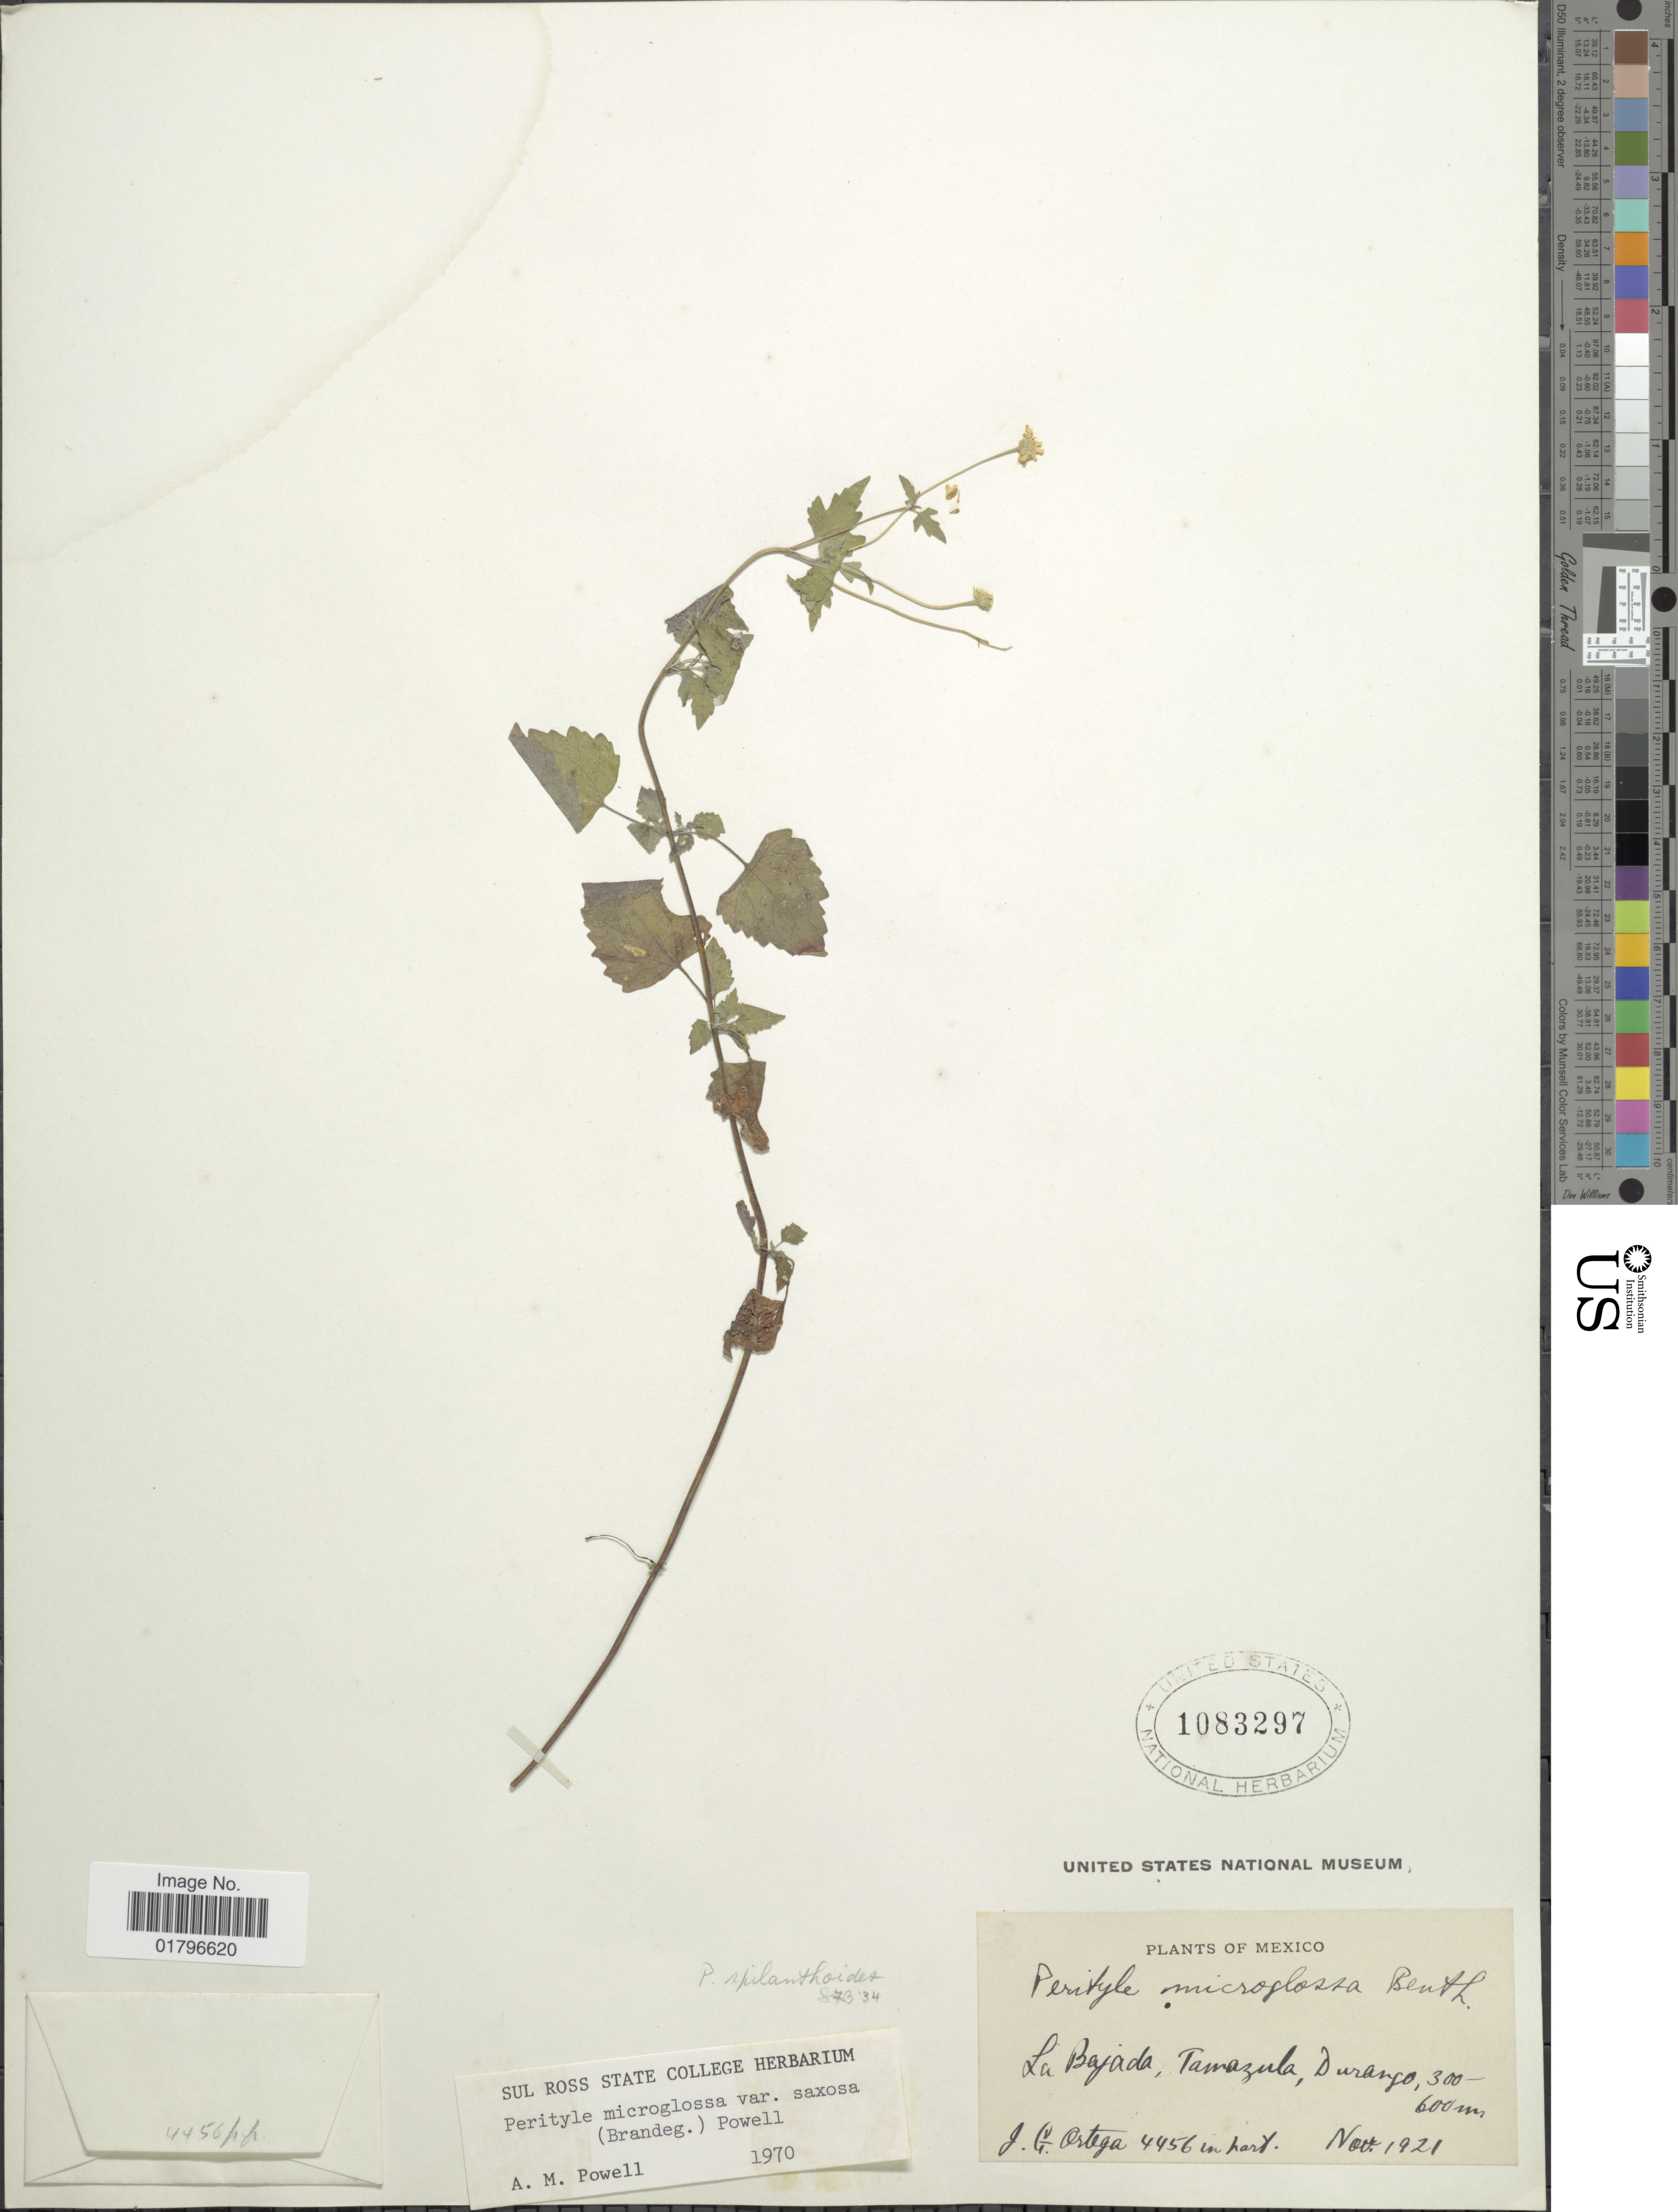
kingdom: Plantae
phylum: Tracheophyta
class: Magnoliopsida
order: Asterales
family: Asteraceae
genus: Perityle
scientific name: Perityle microglossa var. saxosa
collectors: J. Ortega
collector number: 4456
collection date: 1921-11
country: Mexico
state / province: Durango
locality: La Bajada, Tamazula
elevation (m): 300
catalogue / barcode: US 1083297